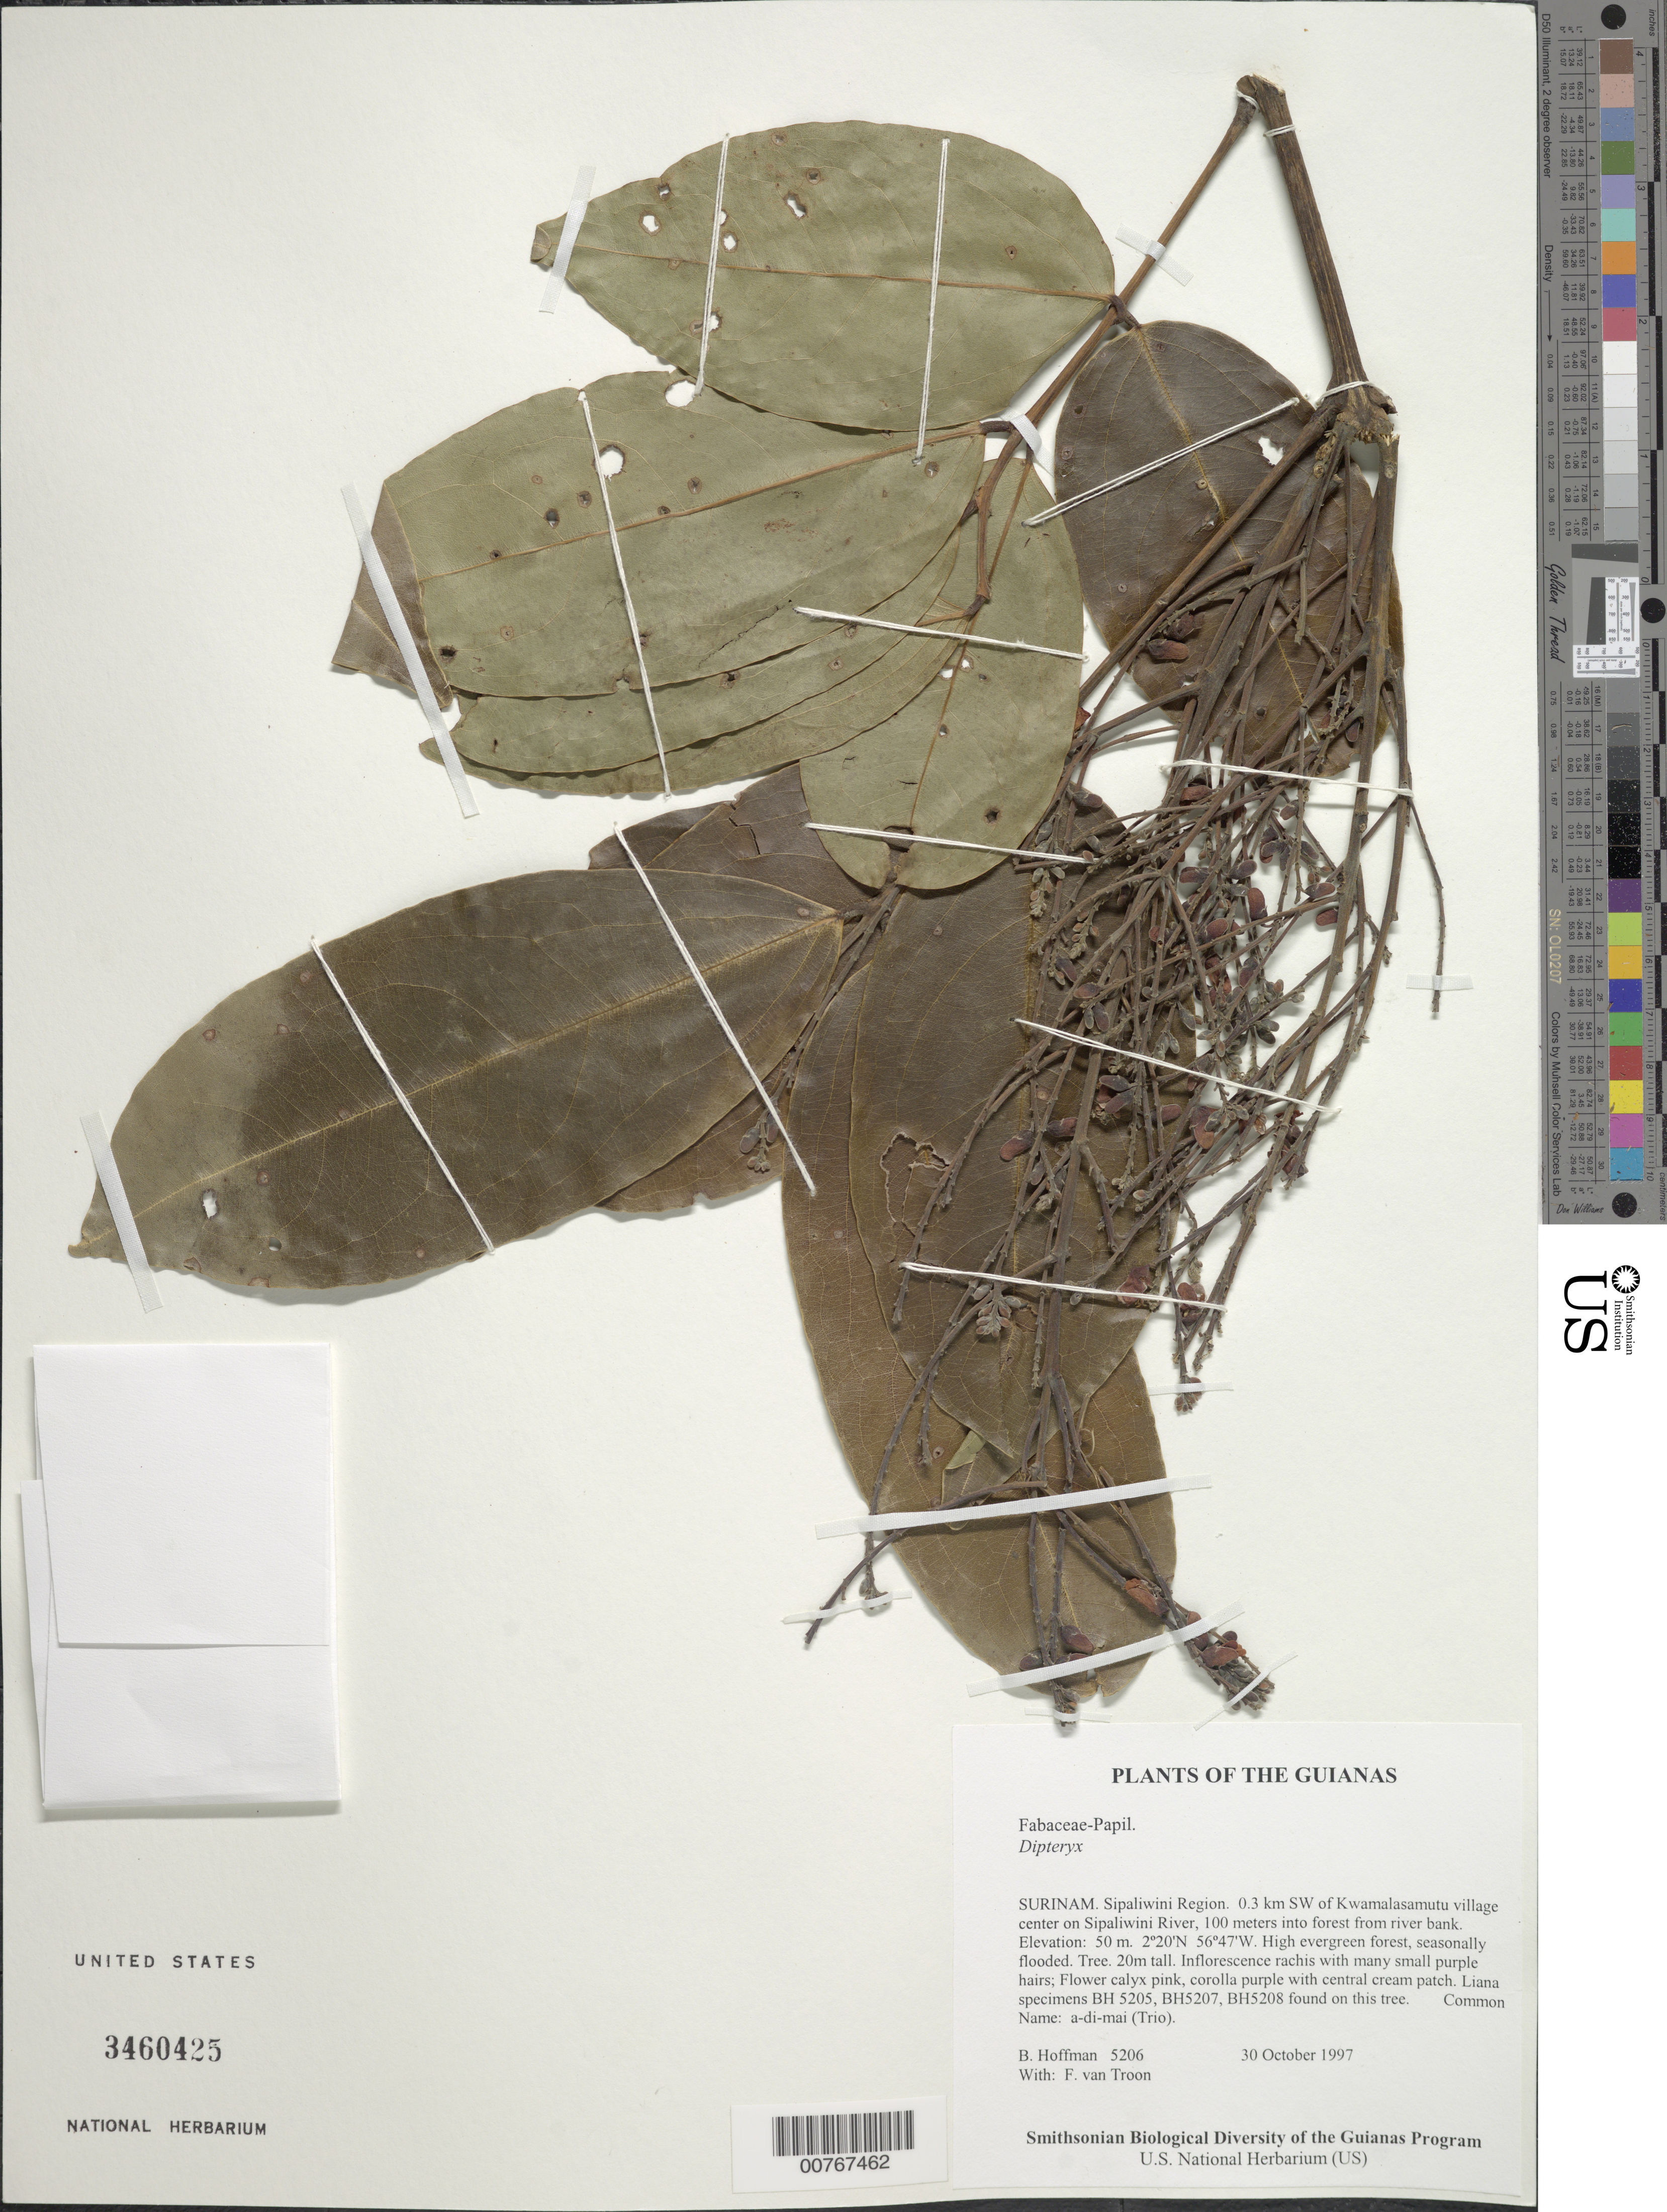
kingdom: Plantae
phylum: Tracheophyta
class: Magnoliopsida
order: Fabales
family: Fabaceae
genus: Taralea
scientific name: Taralea oppositifolia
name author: Aubl.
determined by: Mansano, V. F.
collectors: B. Hoffman & F. Troon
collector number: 5206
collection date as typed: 30 October 1997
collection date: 1997-10-30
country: Suriname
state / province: Sipaliwini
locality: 0.3 km SW of Kwamalasamutu village center on Sipaliwini River, 100 meters into forest from river bank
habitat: High evergreen forest, seasonally flooded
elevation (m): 50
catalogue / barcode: US 3460425